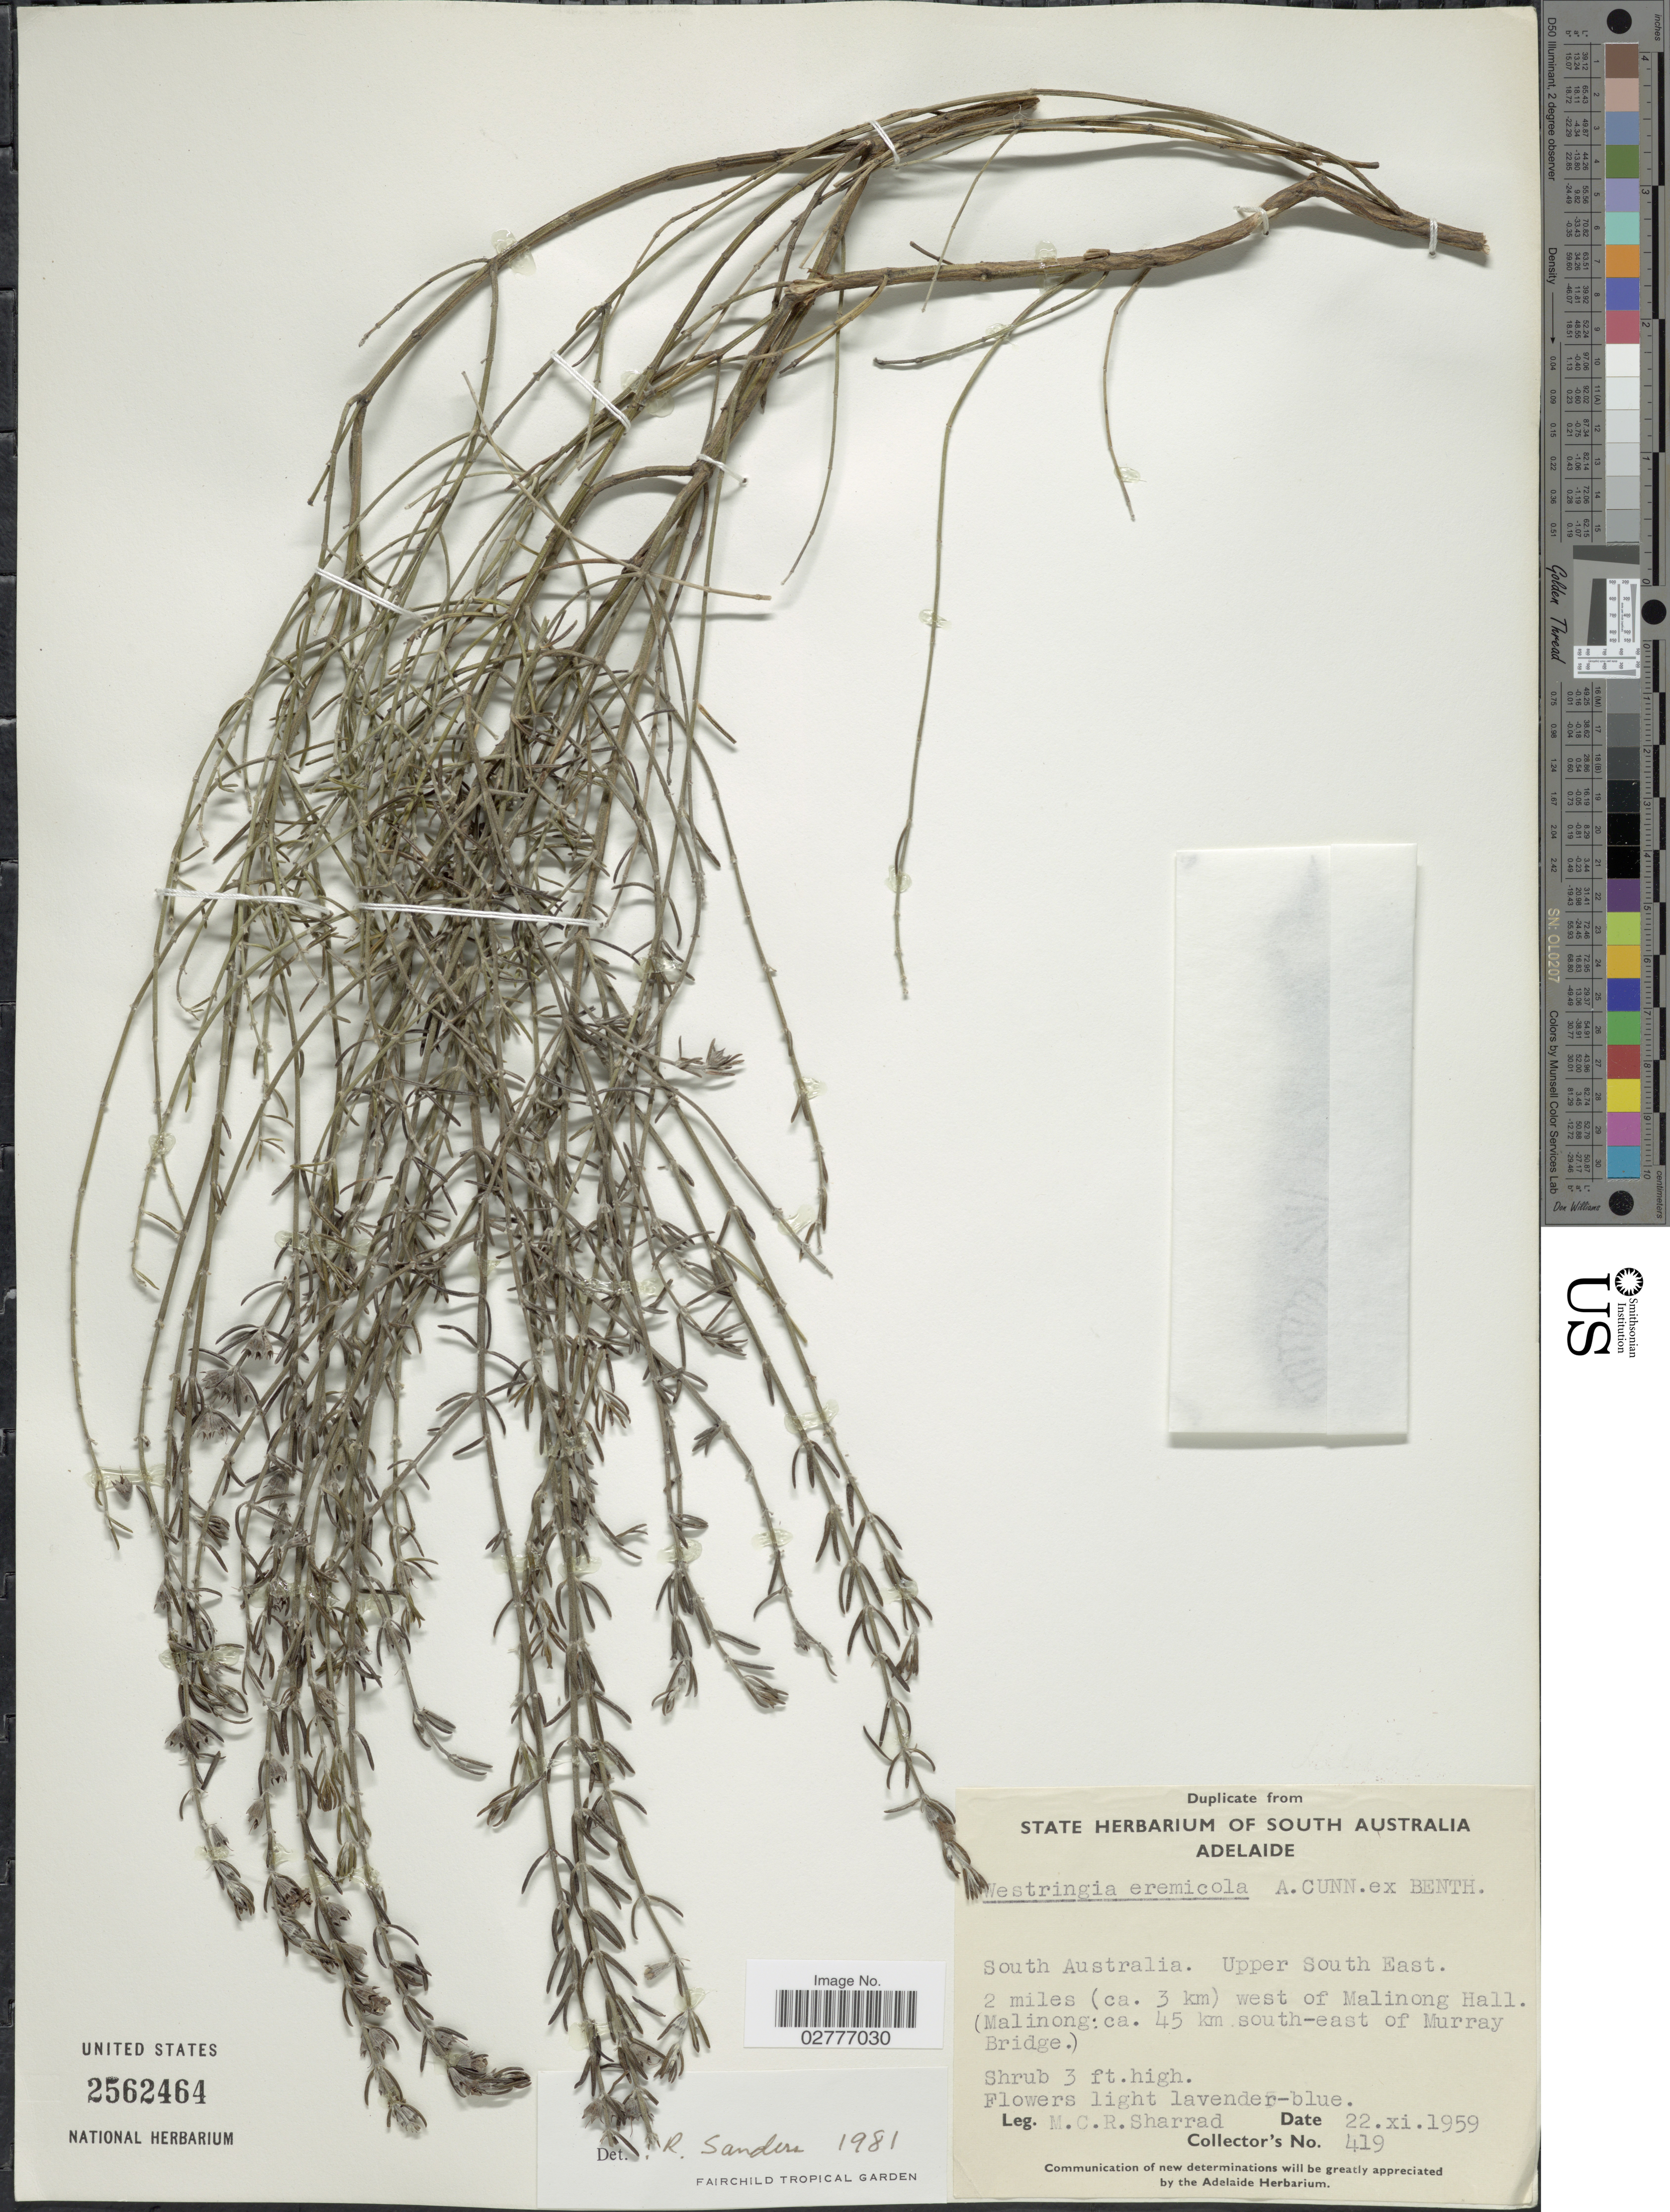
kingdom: Plantae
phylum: Tracheophyta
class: Magnoliopsida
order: Lamiales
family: Lamiaceae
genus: Westringia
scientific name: Westringia eremicola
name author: A. Cunn. ex Benth.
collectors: M. Sharrad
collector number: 419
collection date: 1959-09-22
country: Australia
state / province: South Australia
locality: Upper South East. 2 miles (ca. 3 km) west of Malinong Hall. (Malinong: ca. 45 km south-east of Murray Bridge.).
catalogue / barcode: US 2562464